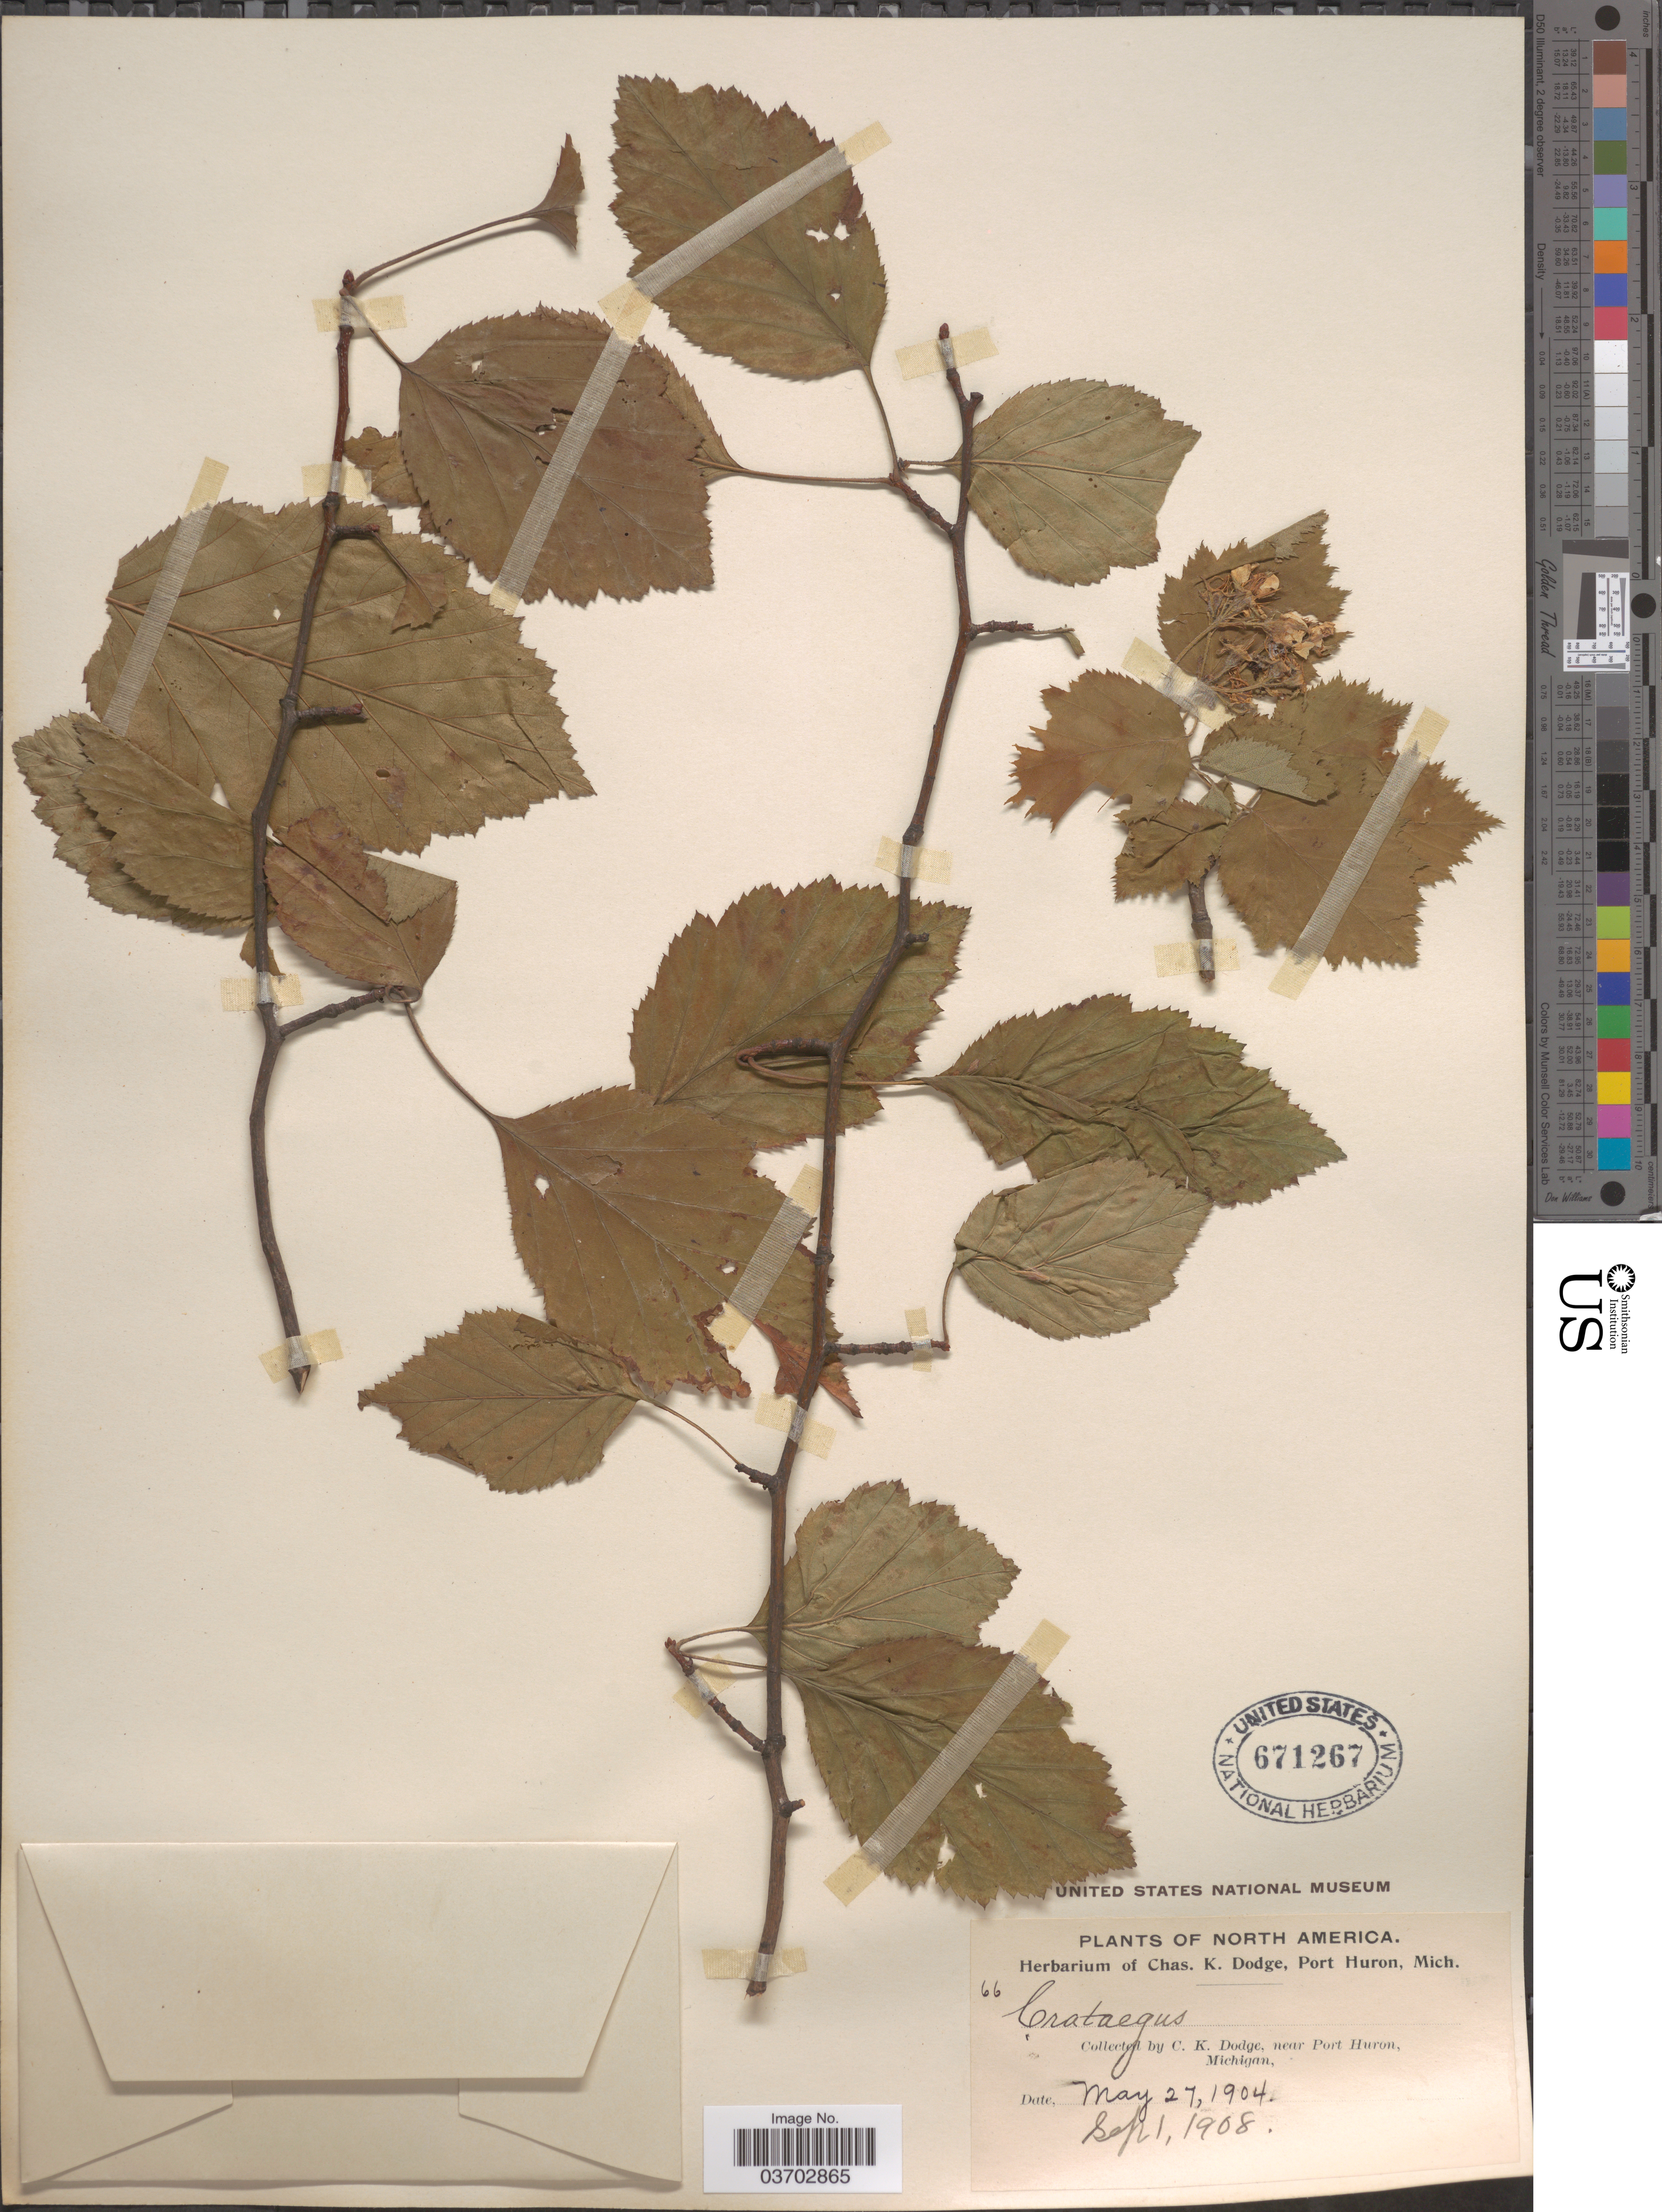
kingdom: Plantae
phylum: Tracheophyta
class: Magnoliopsida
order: Rosales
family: Rosaceae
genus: Crataegus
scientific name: Crataegus sp.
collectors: C. K. Dodge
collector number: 66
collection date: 1904-05-27/1908-09-01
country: United States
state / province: Michigan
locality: Near Port Huron.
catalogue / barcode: US 671267